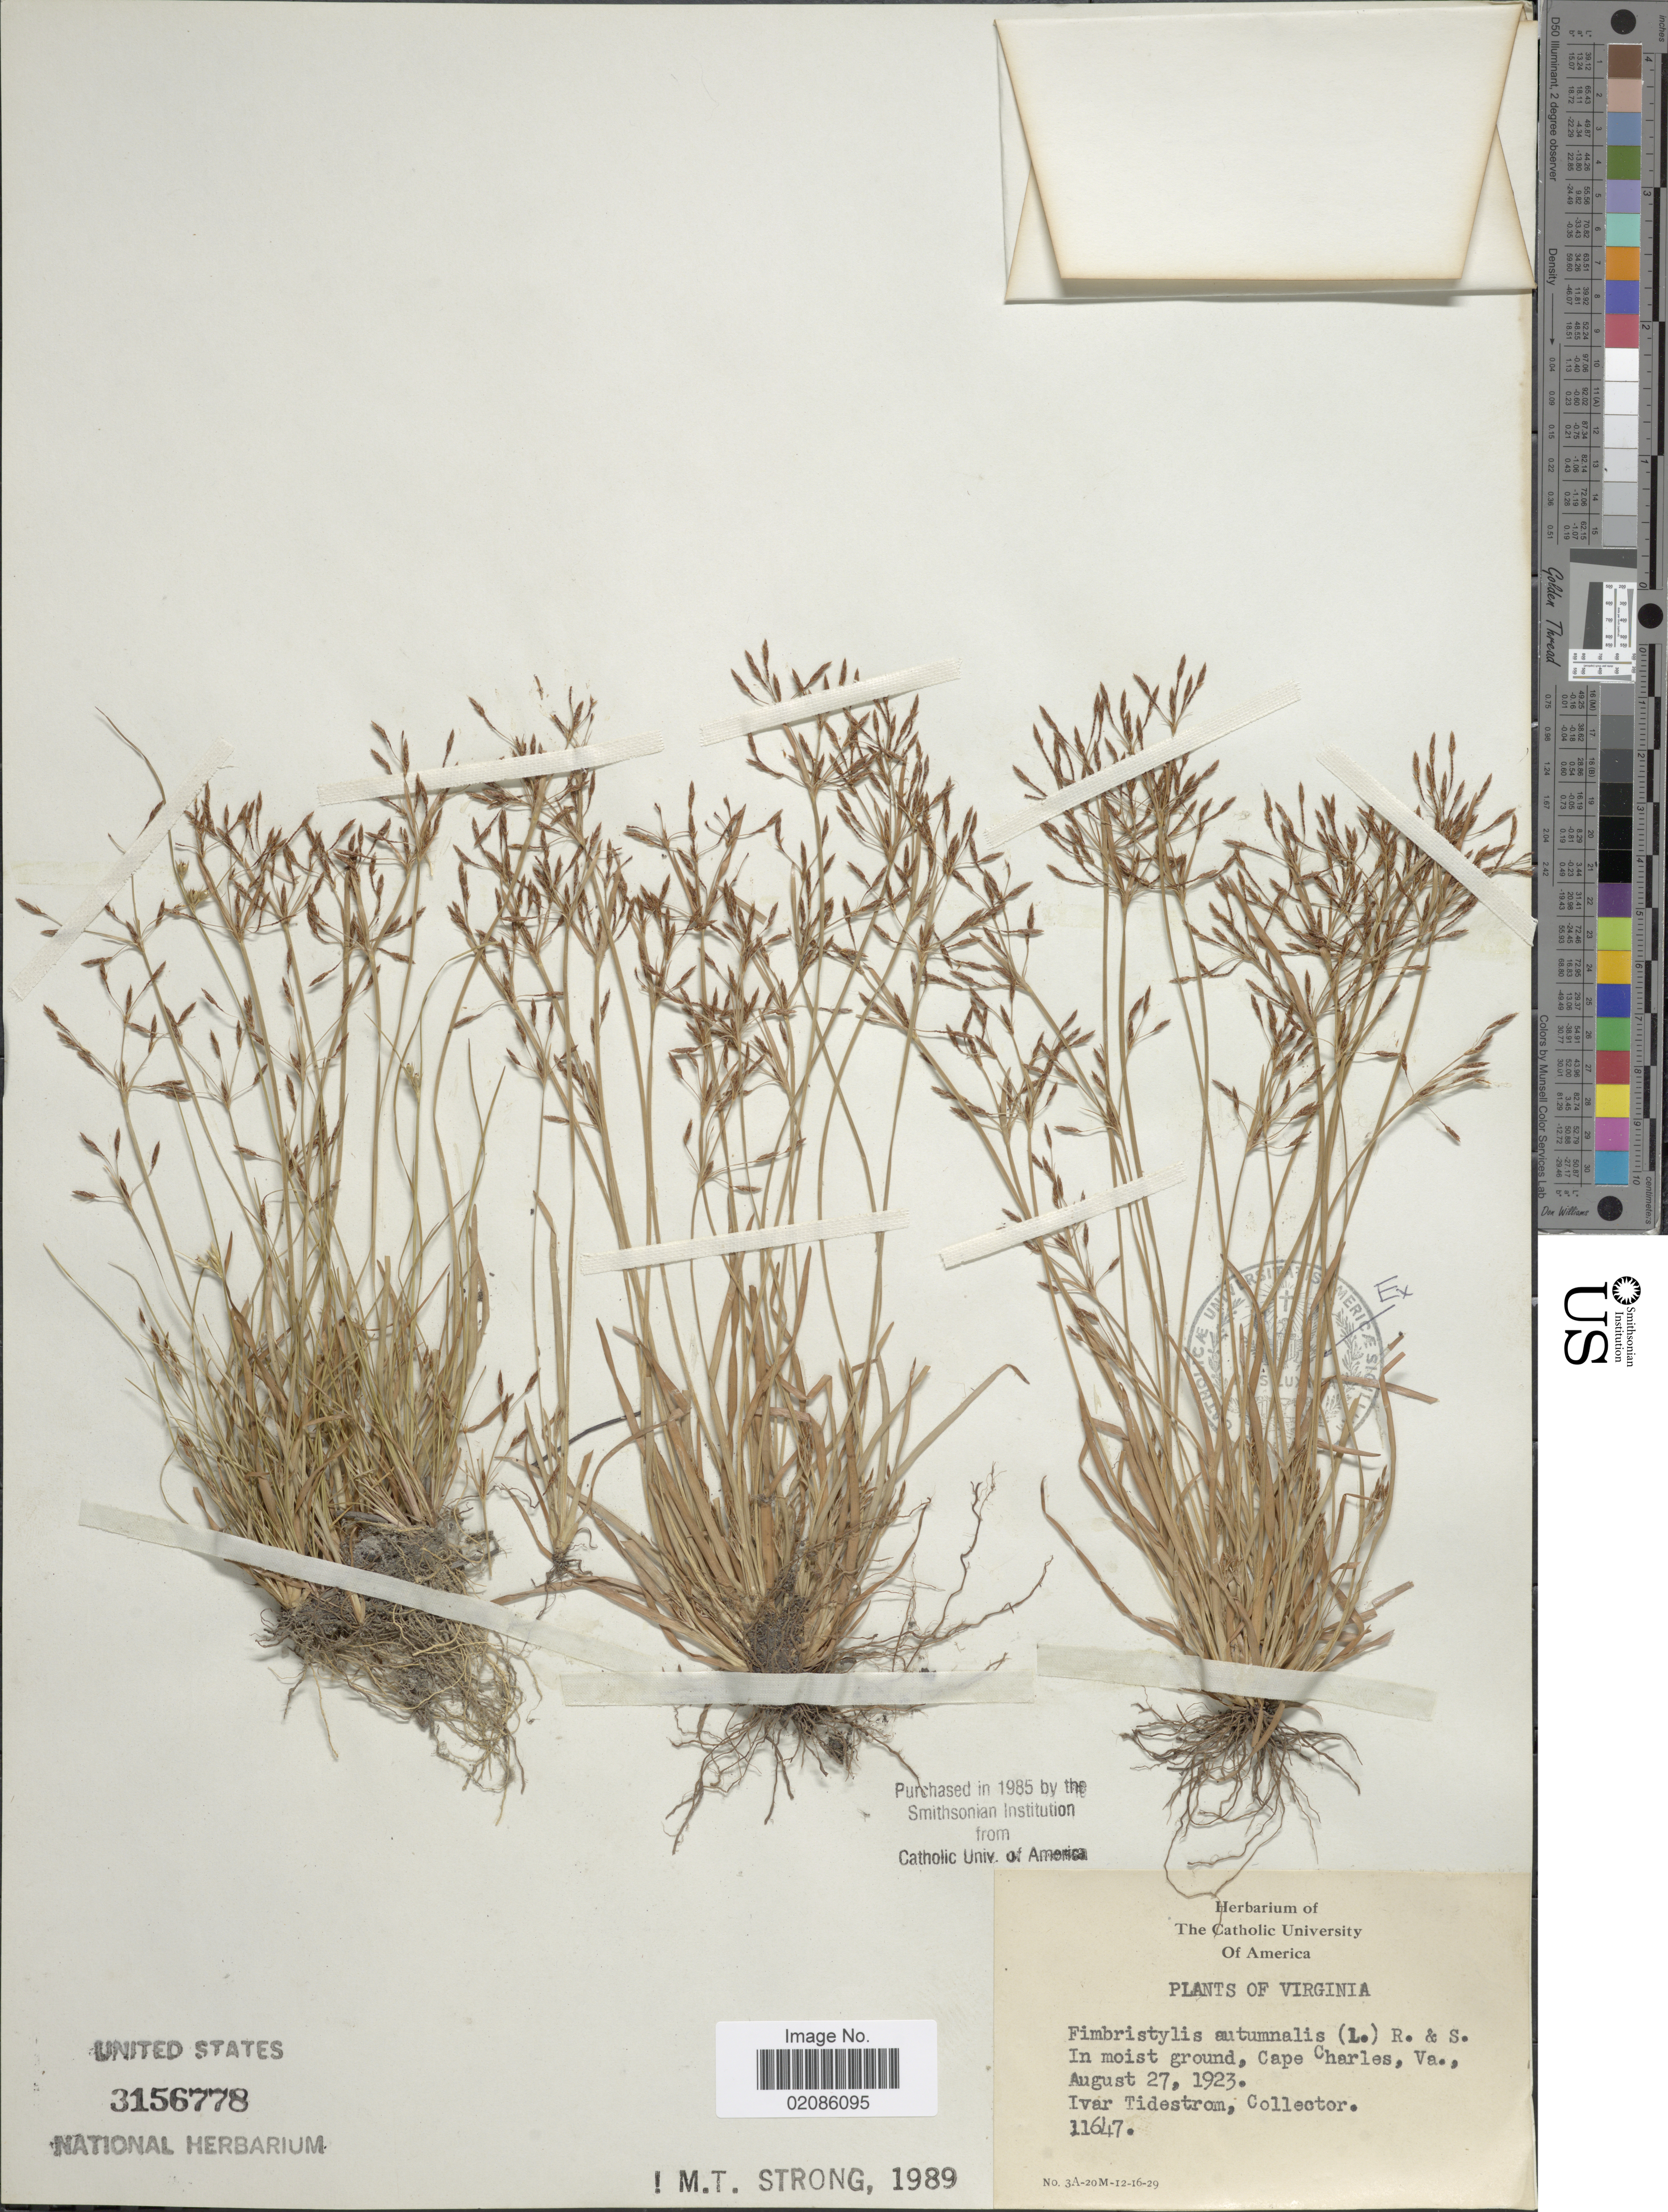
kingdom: Plantae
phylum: Tracheophyta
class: Liliopsida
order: Poales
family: Cyperaceae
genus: Fimbristylis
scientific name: Fimbristylis autumnalis (L.) Roem. & Schult.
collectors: I. F. Tidestrom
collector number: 11647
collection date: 1923-08-27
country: United States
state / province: Virginia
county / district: Northampton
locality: In moist ground, Cape Charles, Va.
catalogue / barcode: US 3156778